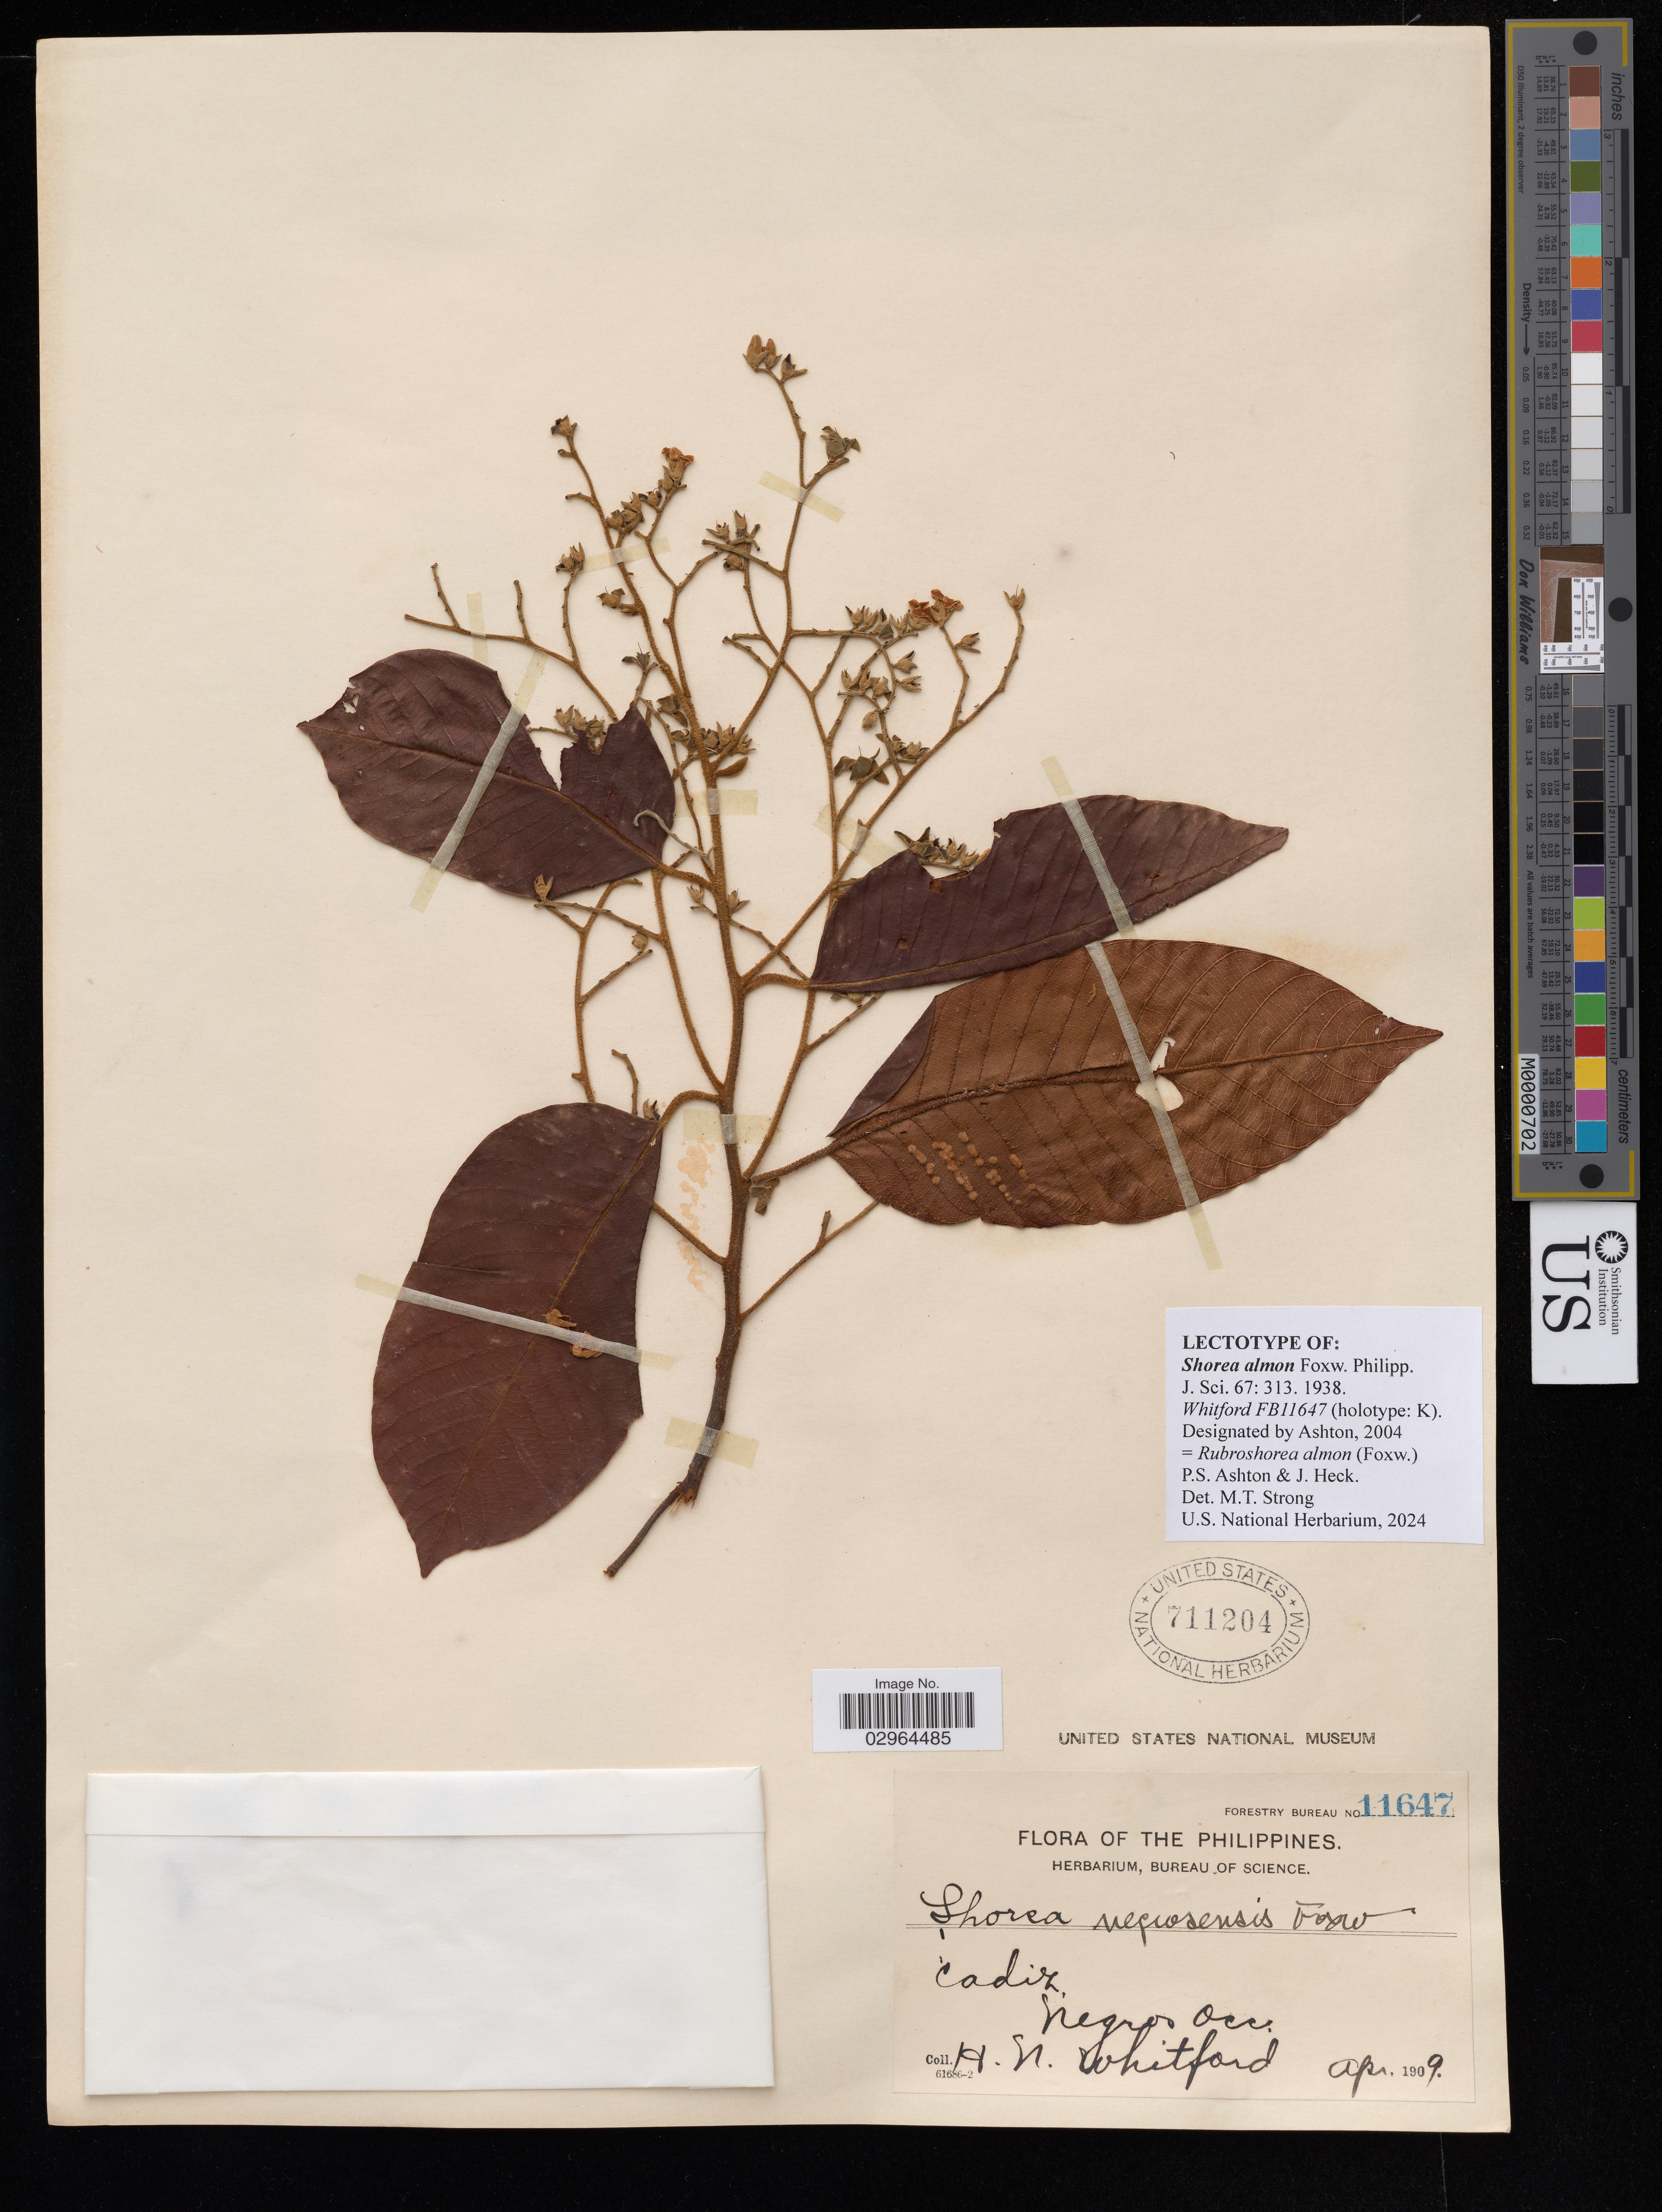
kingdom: Plantae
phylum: Tracheophyta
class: Magnoliopsida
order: Malvales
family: Dipterocarpaceae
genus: Shorea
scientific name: Shorea almon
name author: Foxw.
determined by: Strong, Mark T., (BOT), Smithsonian Institution - National Museum of Natural History (UNITED STATES)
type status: Lectotype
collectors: H. N. Whitford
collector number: Forestry Bureau 11647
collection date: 1909-04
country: Philippines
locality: Cadiz, Negros Occ.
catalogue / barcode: US 711204